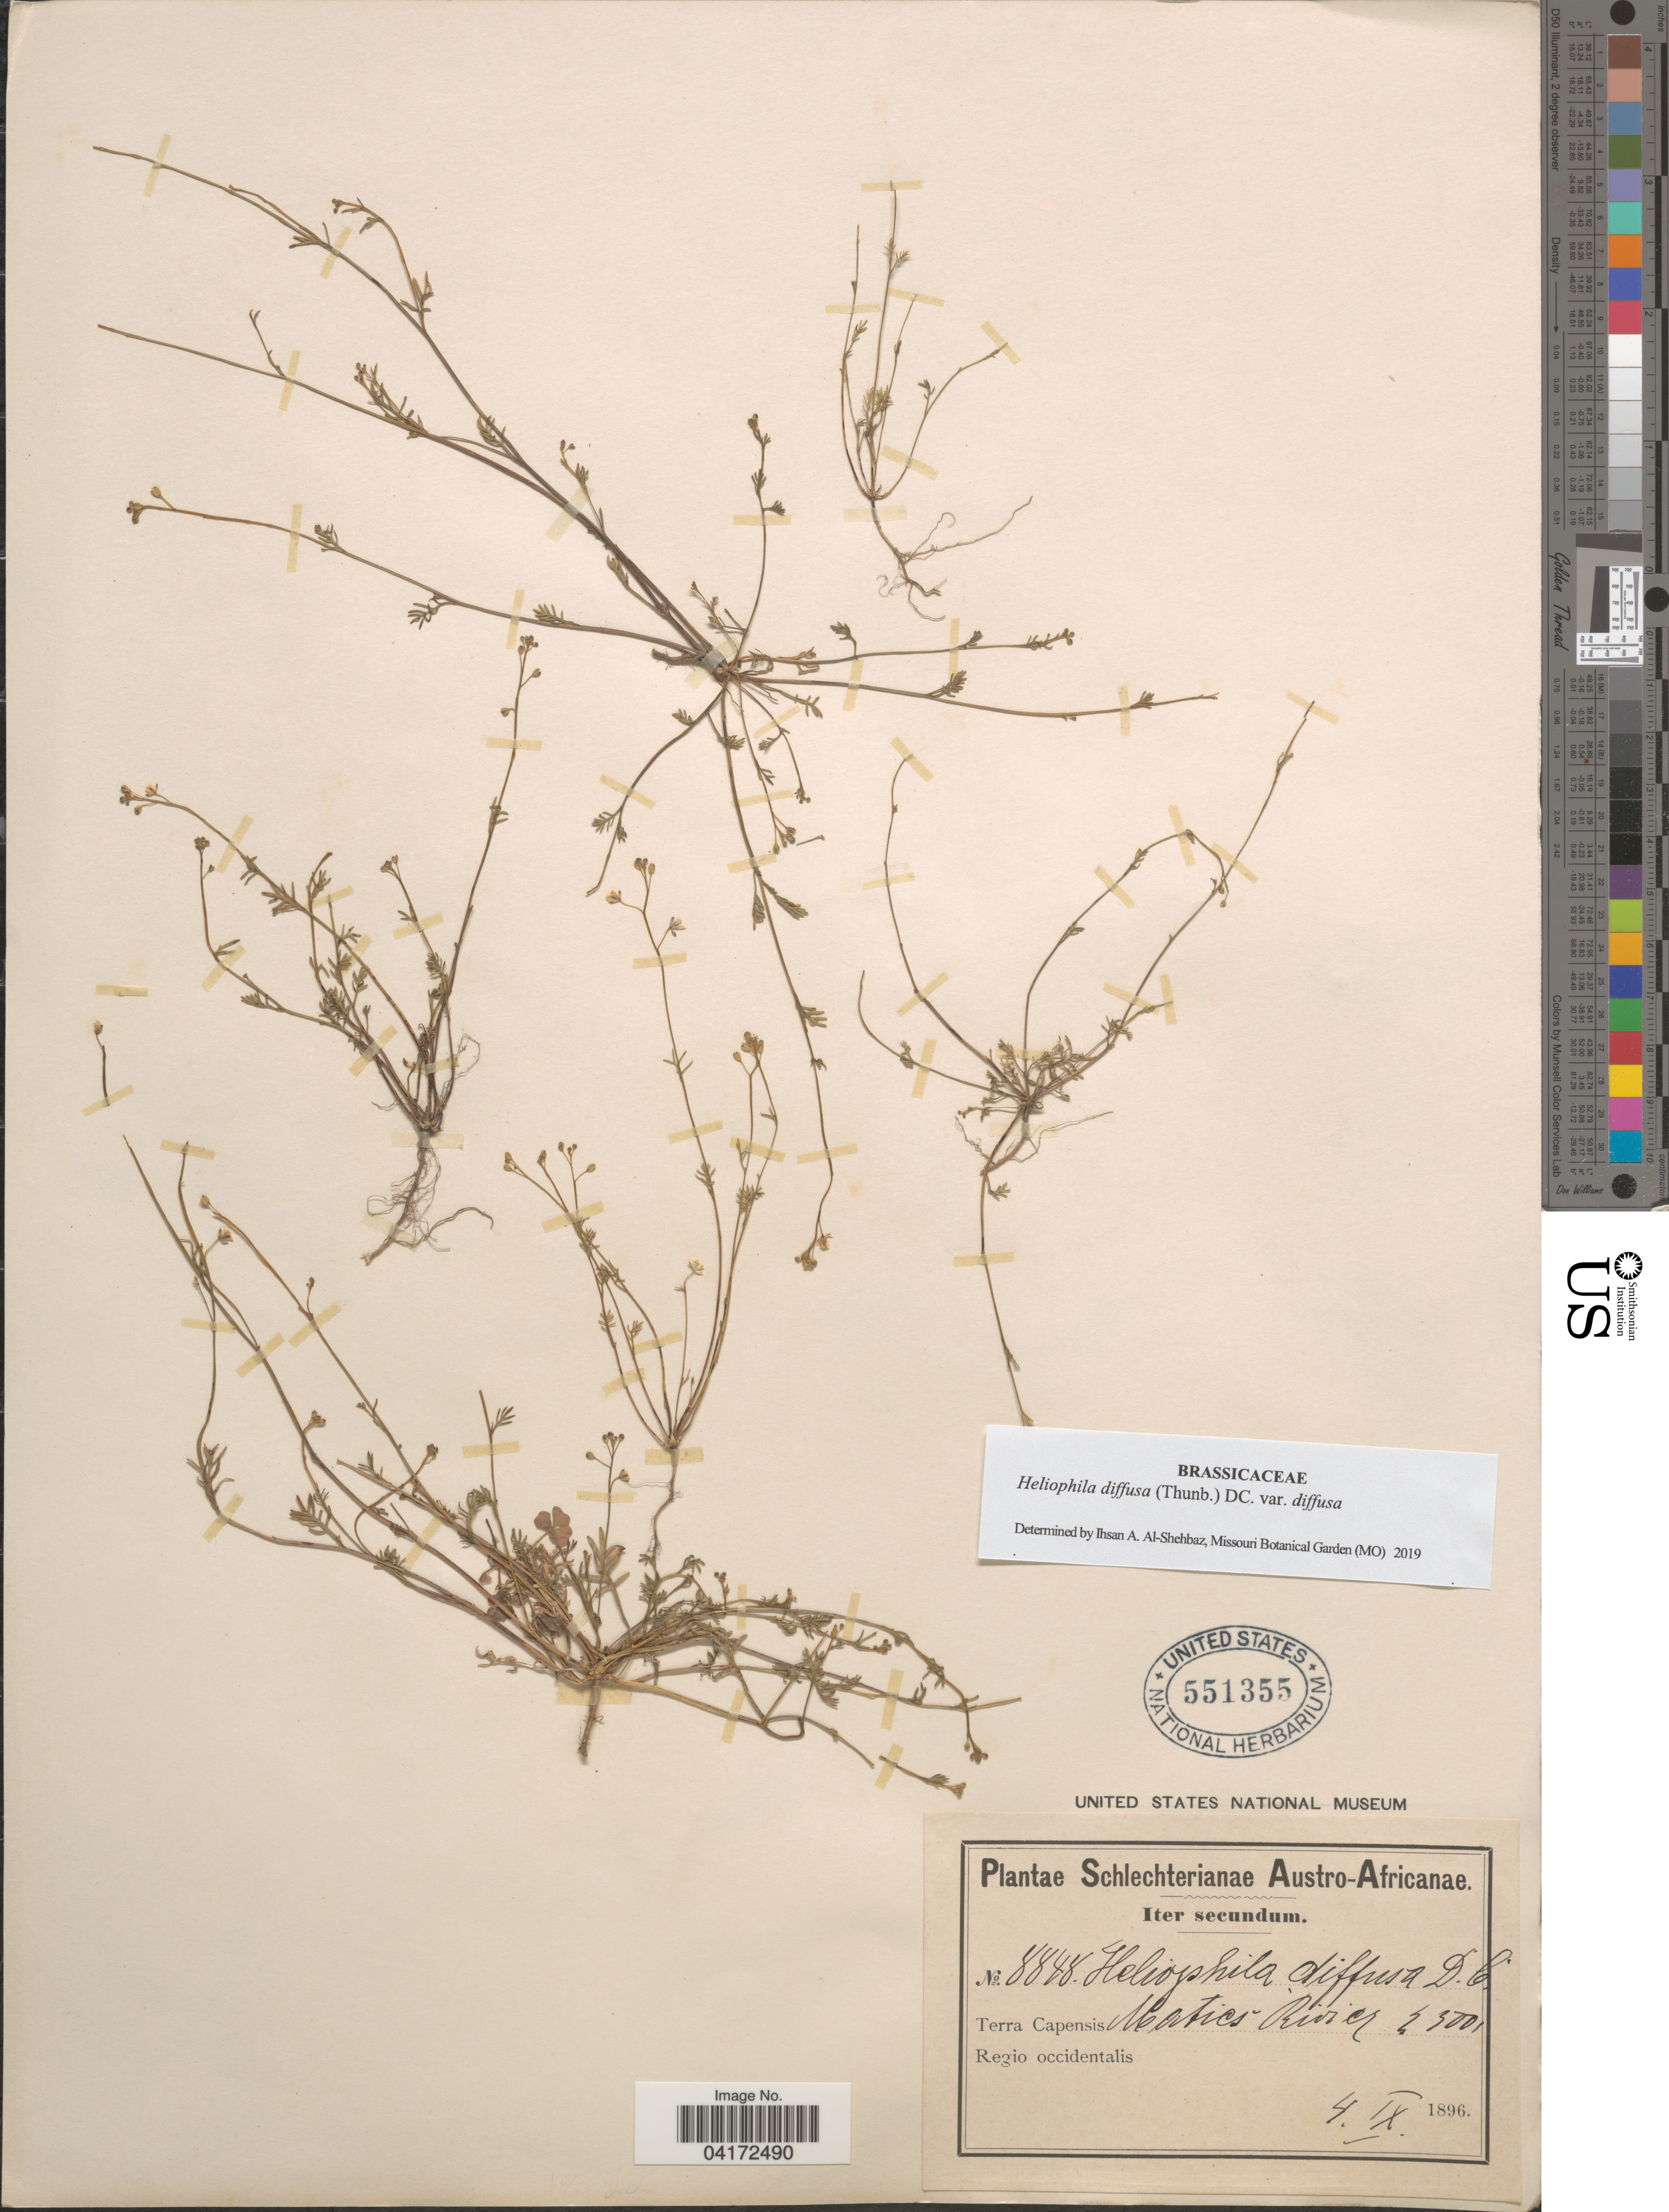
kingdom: Plantae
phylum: Tracheophyta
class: Magnoliopsida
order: Brassicales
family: Brassicaceae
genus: Heliophila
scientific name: Heliophila diffusa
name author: (Thunb.) DC.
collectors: Schlechter, --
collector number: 8848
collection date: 1896-09-04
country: South Africa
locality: Austro-Africanae. Iter secundum. Terra Capensis Maties Rivier. Regio occidentalis.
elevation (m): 1676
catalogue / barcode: US 551355